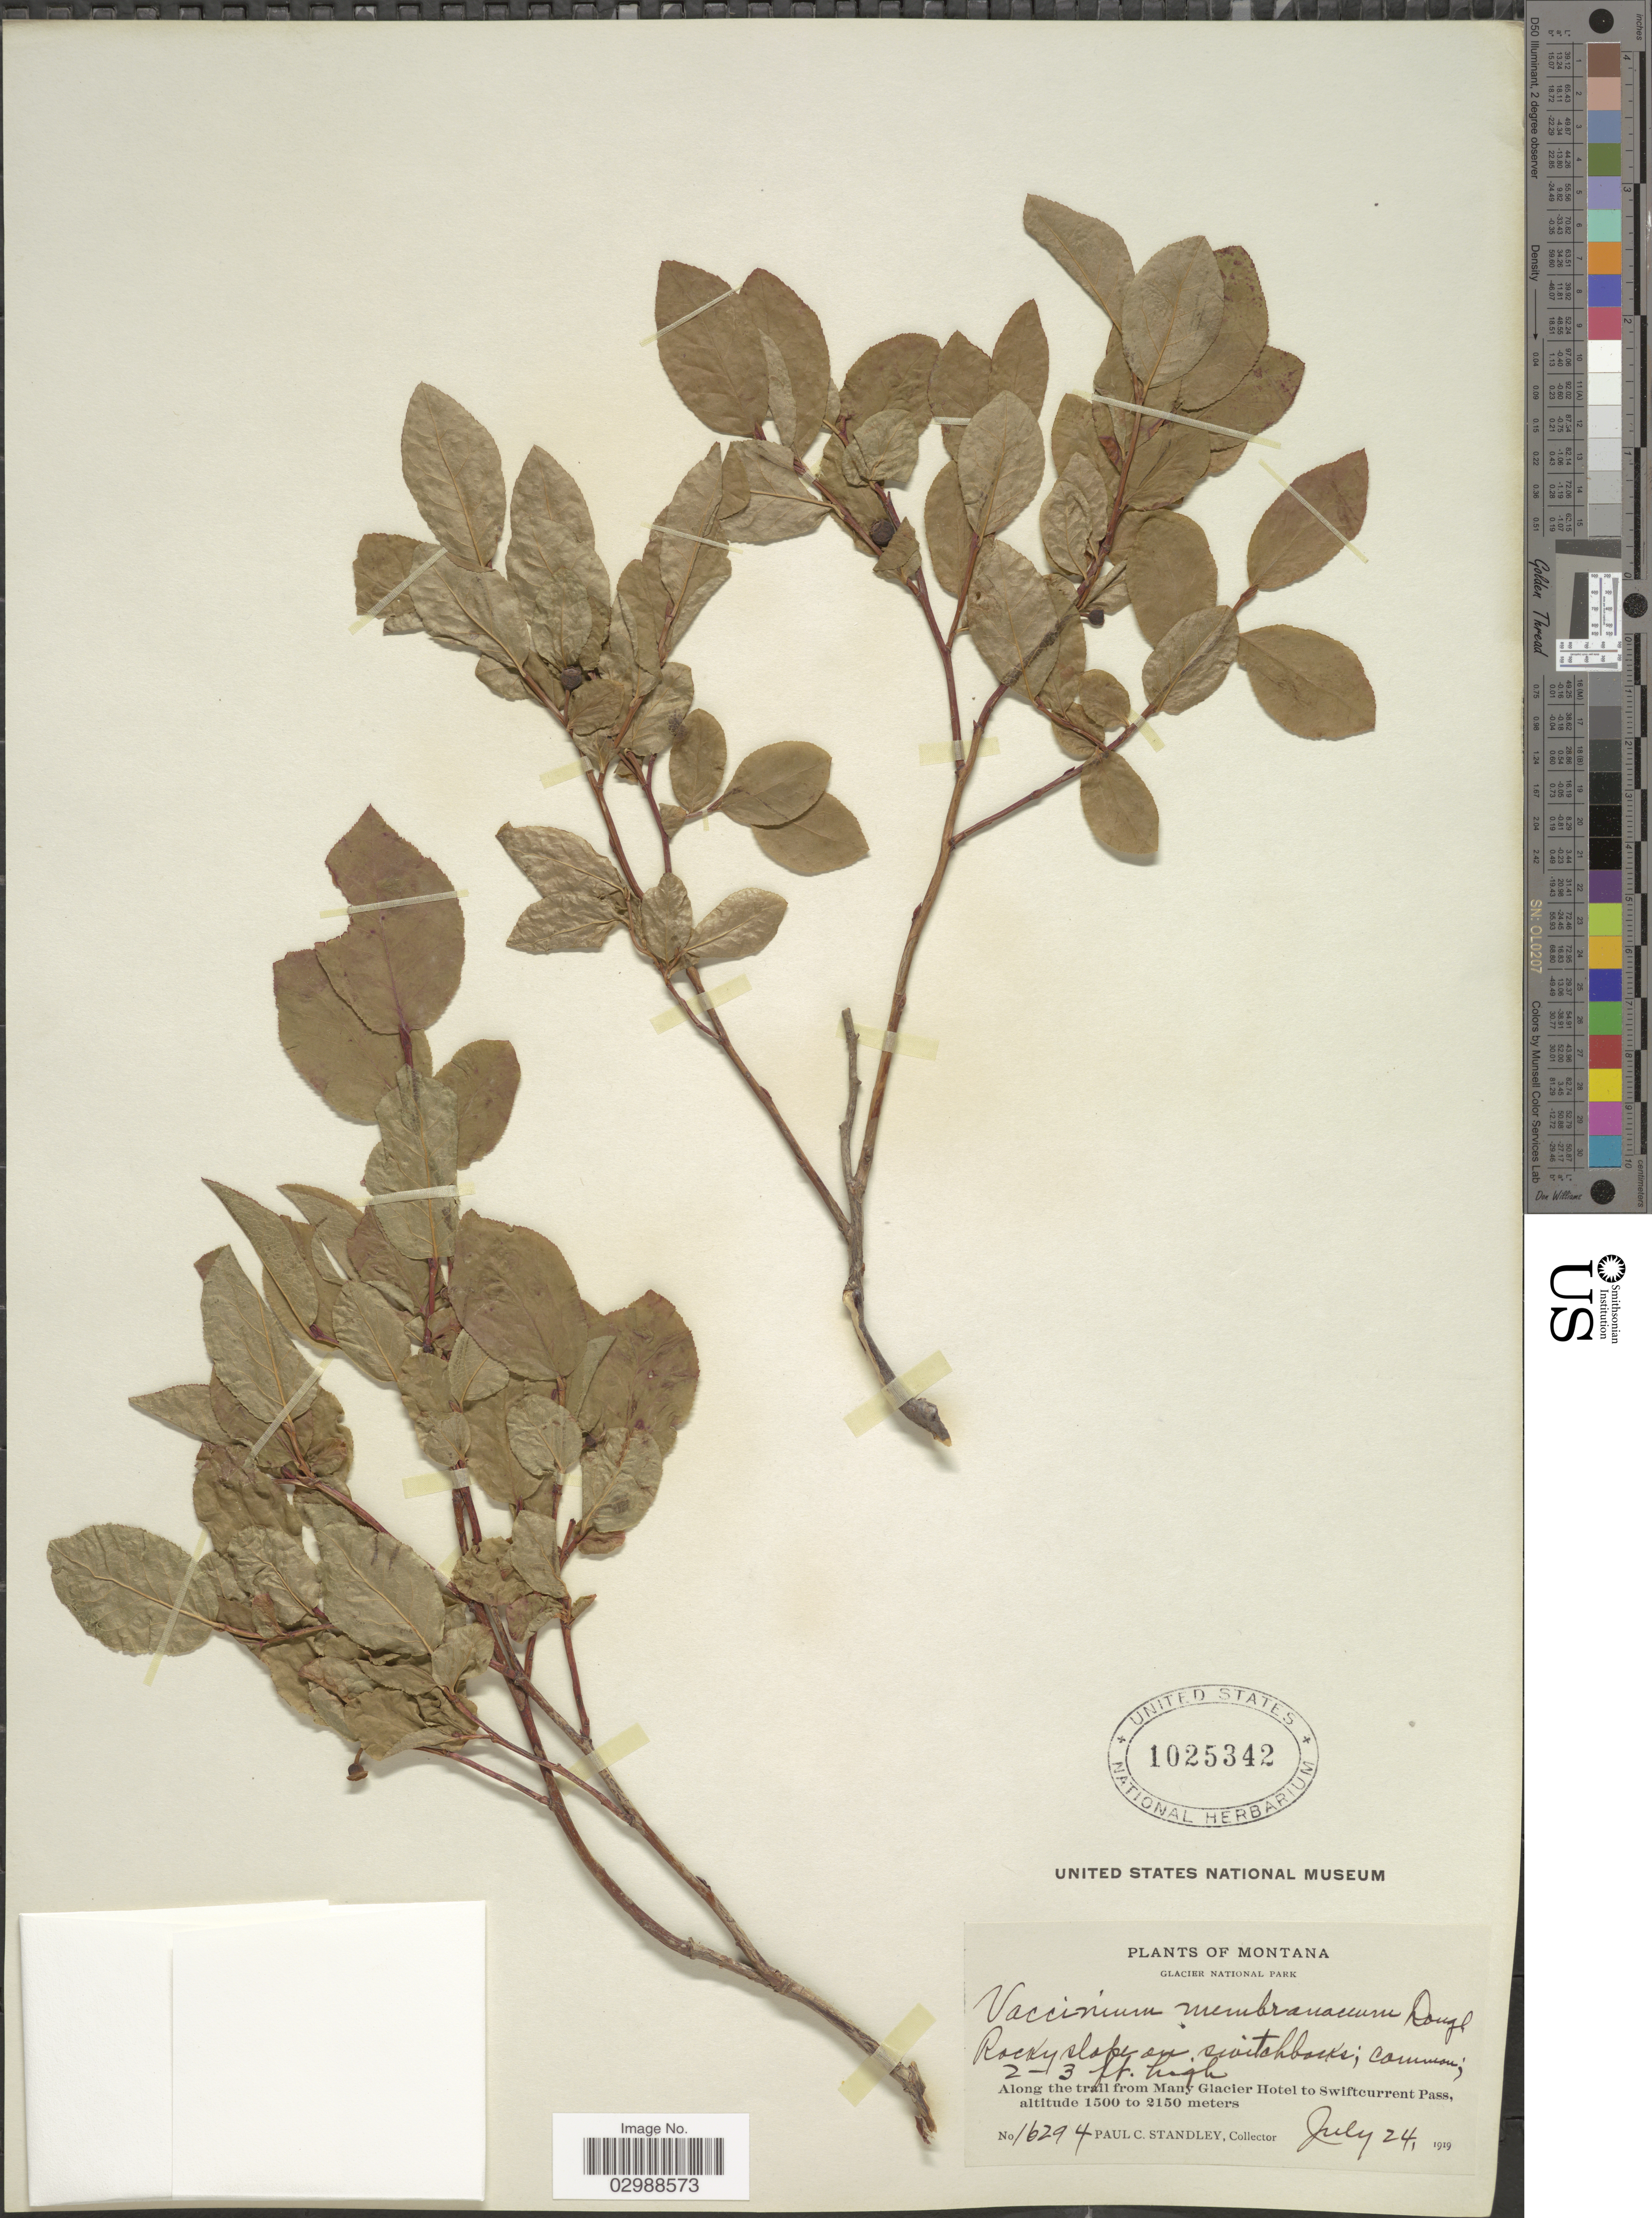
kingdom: Plantae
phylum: Tracheophyta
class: Magnoliopsida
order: Ericales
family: Ericaceae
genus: Vaccinium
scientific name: Vaccinium membranaceum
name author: Douglas ex Torr.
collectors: P. C. Standley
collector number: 16294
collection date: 1919-07-24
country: United States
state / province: Montana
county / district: Glacier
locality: Glacier National Park, along the trail from Many Glacier Hotel to Swiftcurrent Pass.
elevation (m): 1500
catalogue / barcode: US 1025342